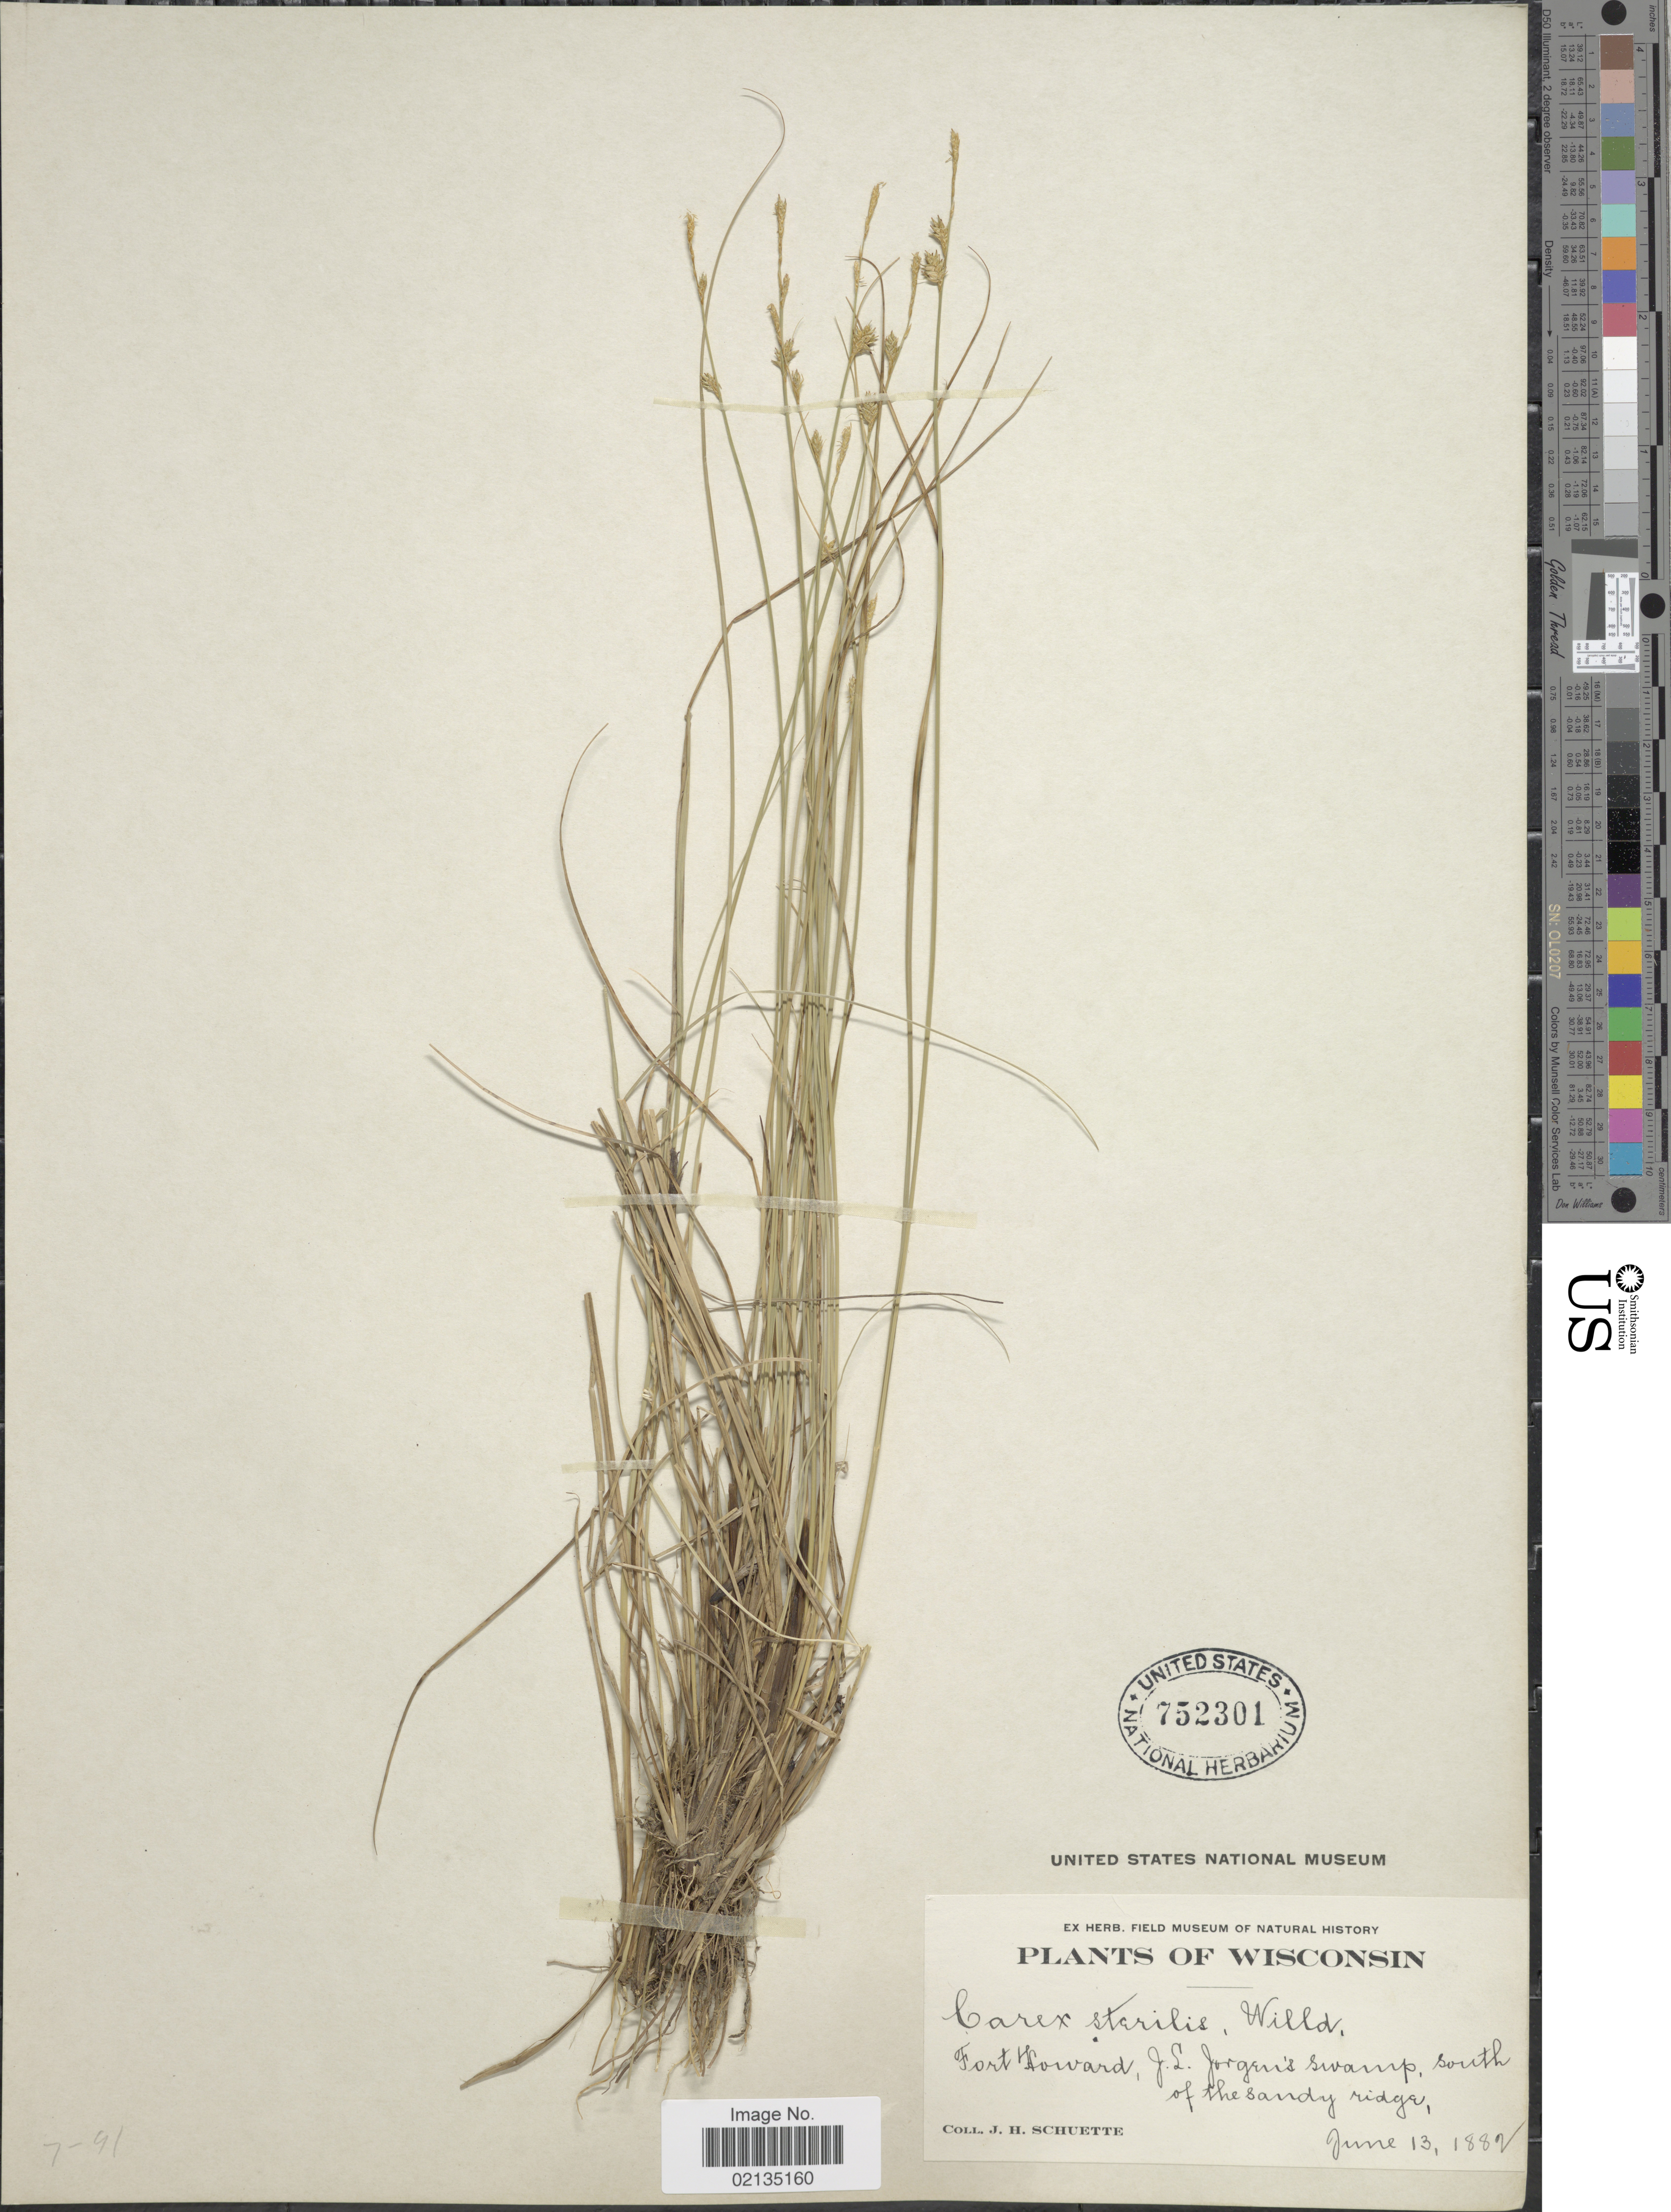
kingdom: Plantae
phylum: Tracheophyta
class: Liliopsida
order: Poales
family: Cyperaceae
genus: Carex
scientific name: Carex sterilis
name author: Willd.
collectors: J. H. Schuette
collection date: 1882-06-13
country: United States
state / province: Wisconsin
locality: Wisconsin. Fort Forward, J.L. Jorgens swamps, south of the sandy ridge,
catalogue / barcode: US 752301